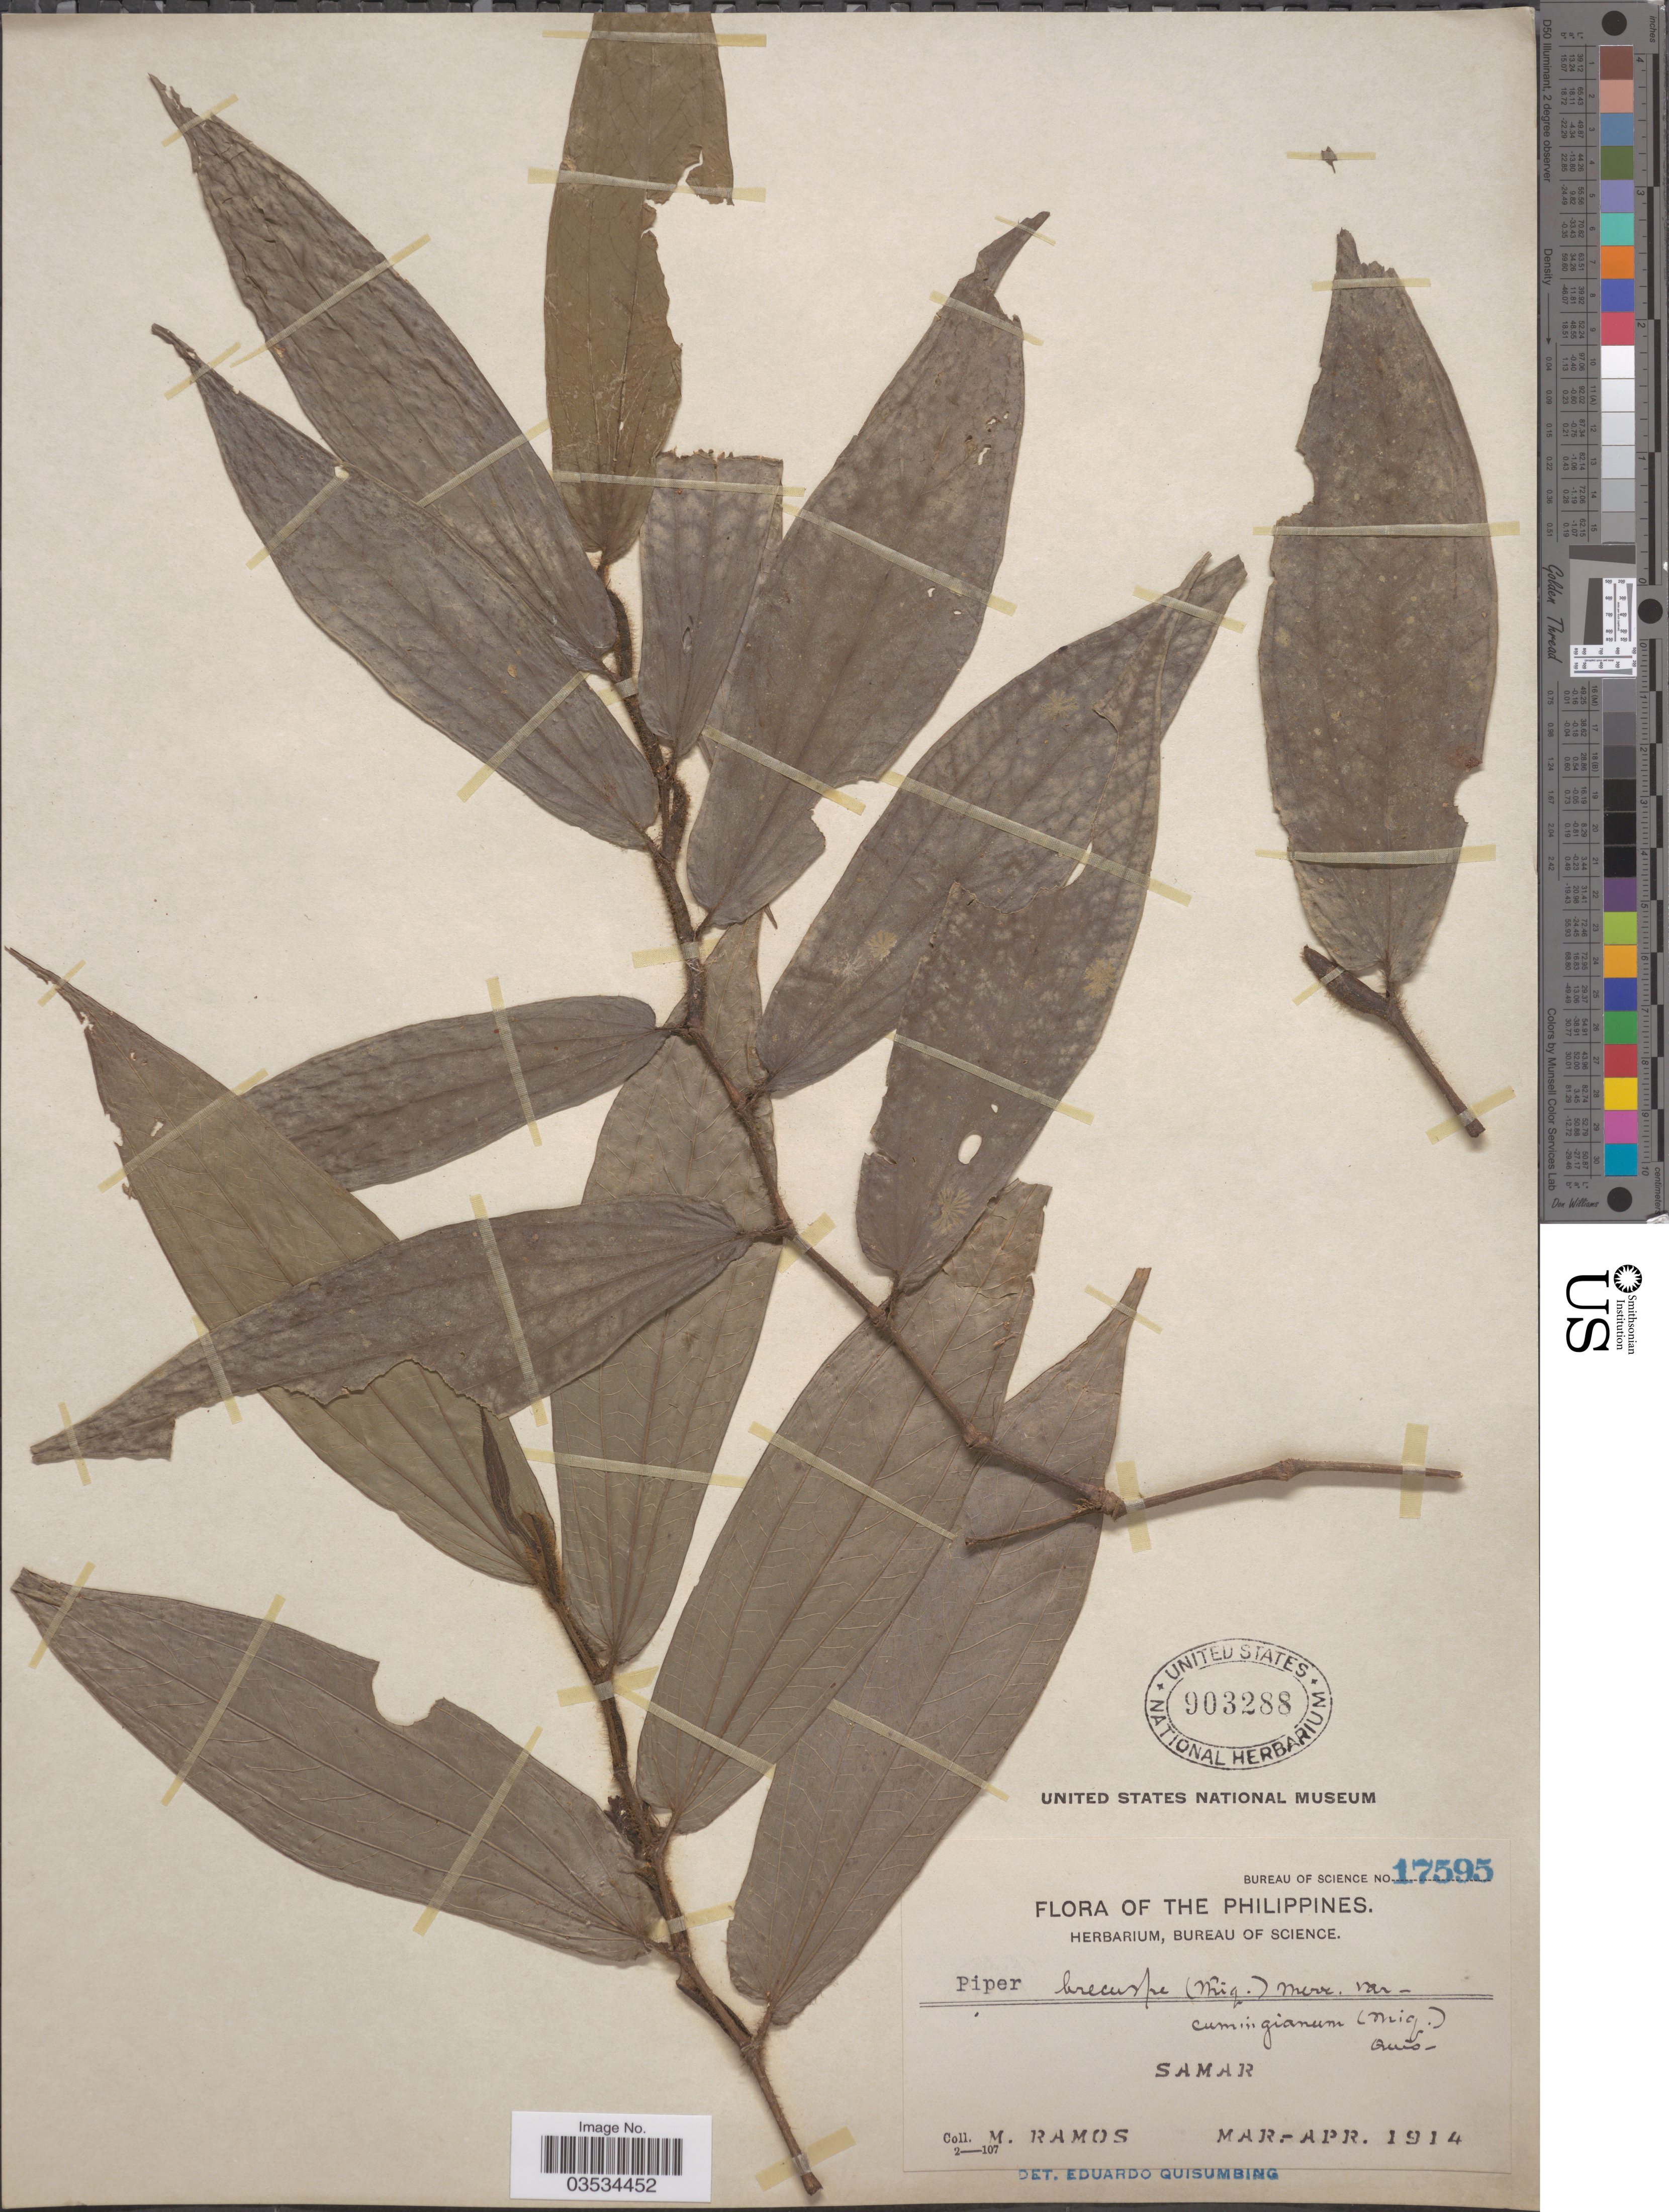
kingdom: Plantae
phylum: Tracheophyta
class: Magnoliopsida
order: Piperales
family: Piperaceae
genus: Piper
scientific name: Piper brevicuspe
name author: Merr.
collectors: M. Ramos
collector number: Bureau of Science 17595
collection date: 1914-03/1914-04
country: Philippines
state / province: Eastern Visayas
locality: Samar.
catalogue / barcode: US 903288